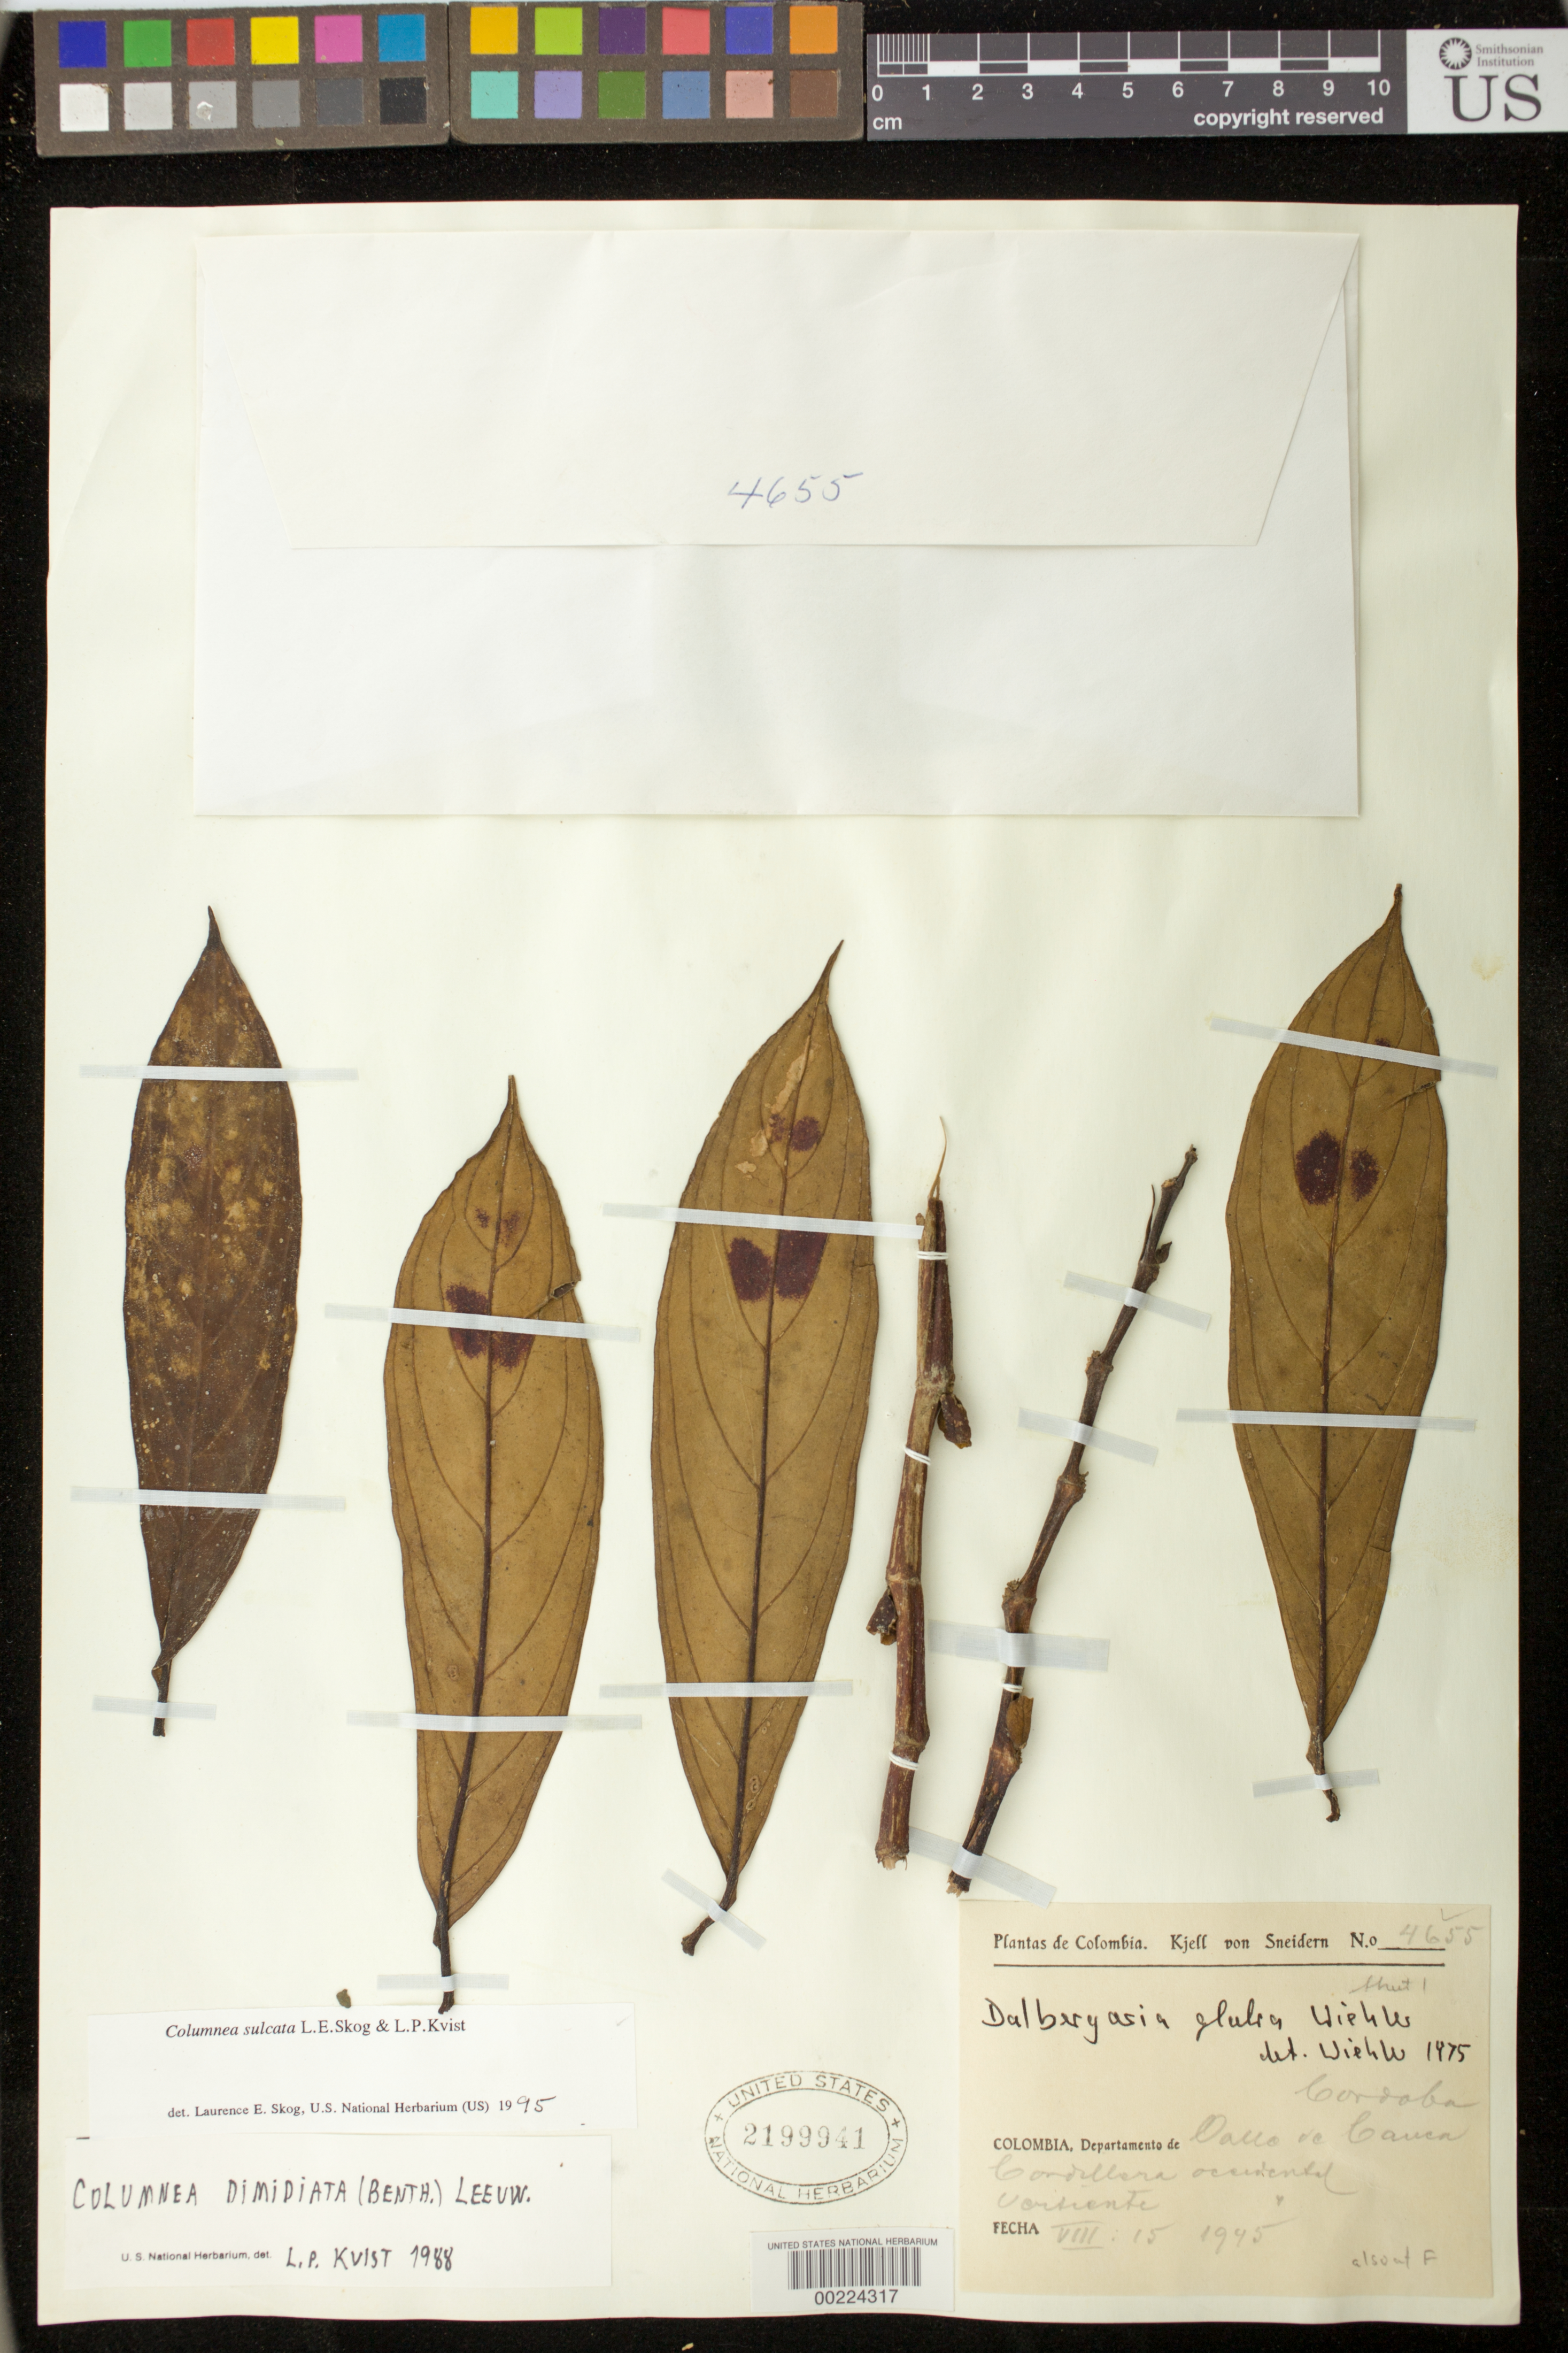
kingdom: Plantae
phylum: Tracheophyta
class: Magnoliopsida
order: Lamiales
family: Gesneriaceae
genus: Columnea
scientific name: Columnea sulcata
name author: L.E. Skog & L.P. Kvist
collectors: K. von Sneidern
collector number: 4655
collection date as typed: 15 Aug 1945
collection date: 1945-08-15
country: Colombia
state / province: Valle del Cauca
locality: Cordillera Occidental, western slope, Cordoba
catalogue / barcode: US 2199941